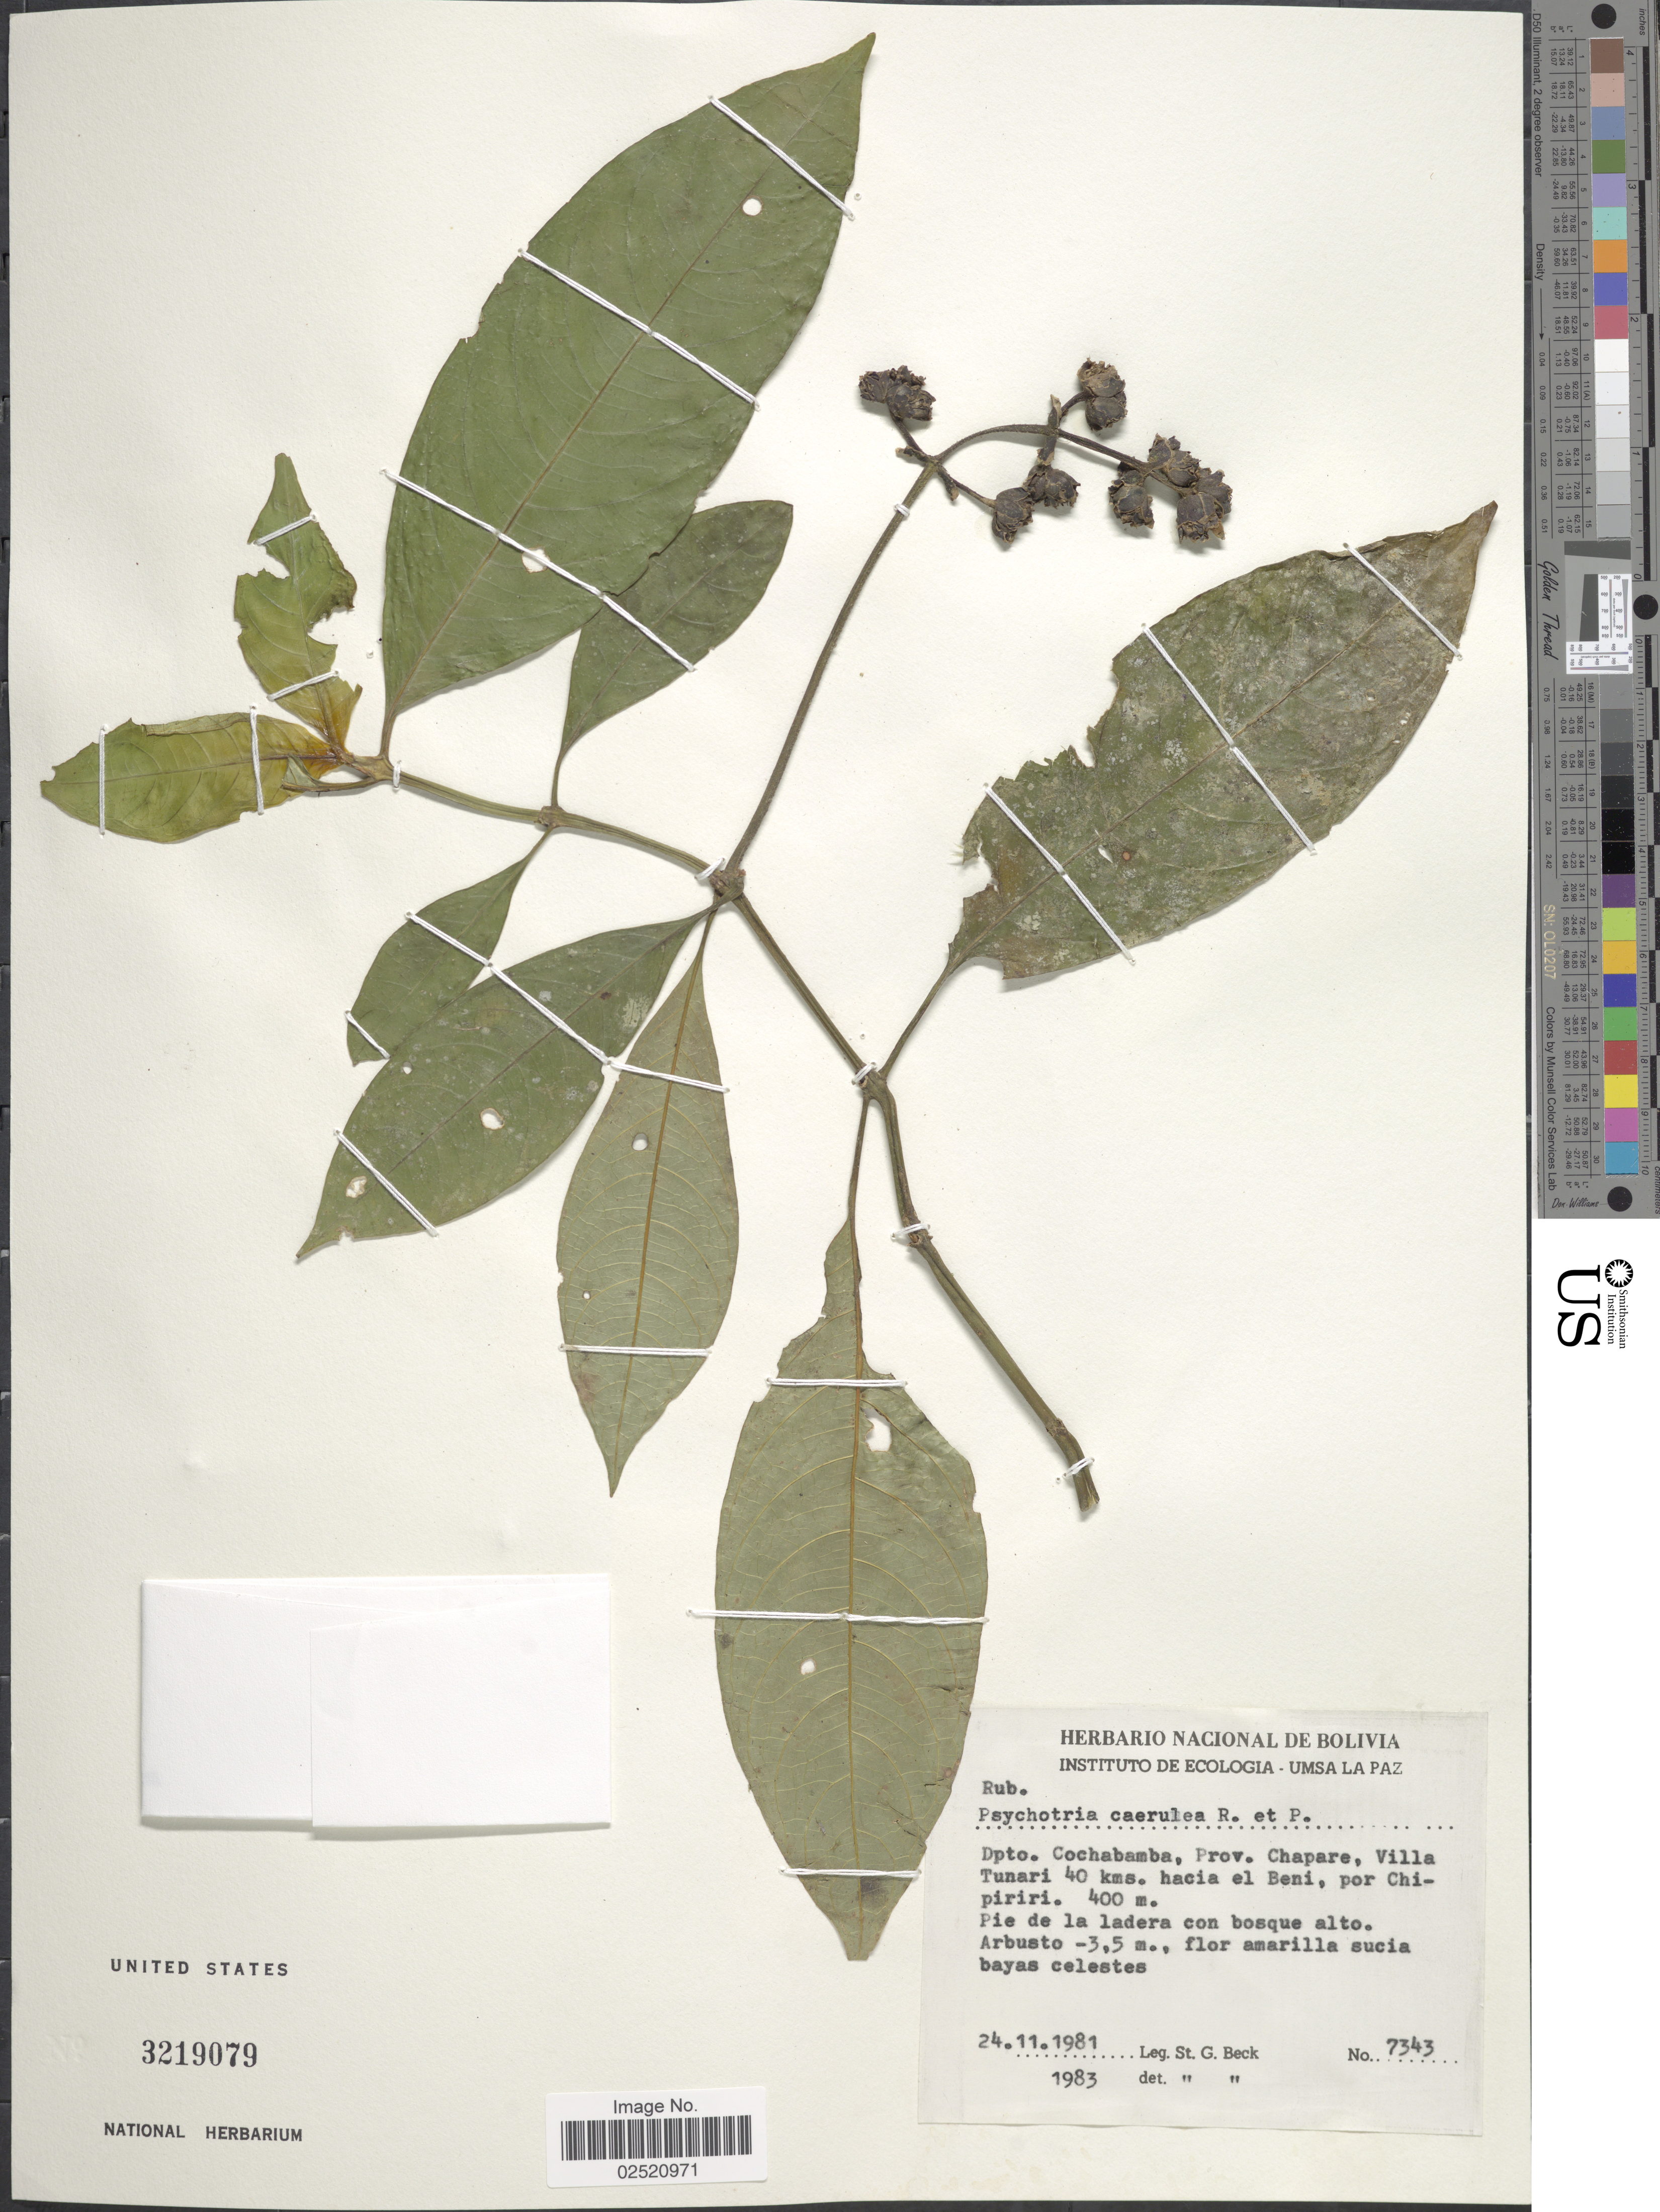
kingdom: Plantae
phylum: Tracheophyta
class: Magnoliopsida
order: Gentianales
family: Rubiaceae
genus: Psychotria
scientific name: Psychotria caerulea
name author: Ruiz & Pav.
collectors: S. G. Beck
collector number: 7343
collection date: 1981-11-24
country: Bolivia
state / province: Cochabamba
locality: Prov. Chapare, Villa Tunari 40 kms. hacia el Beni, por Chipiriri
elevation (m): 400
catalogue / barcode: US 3219079